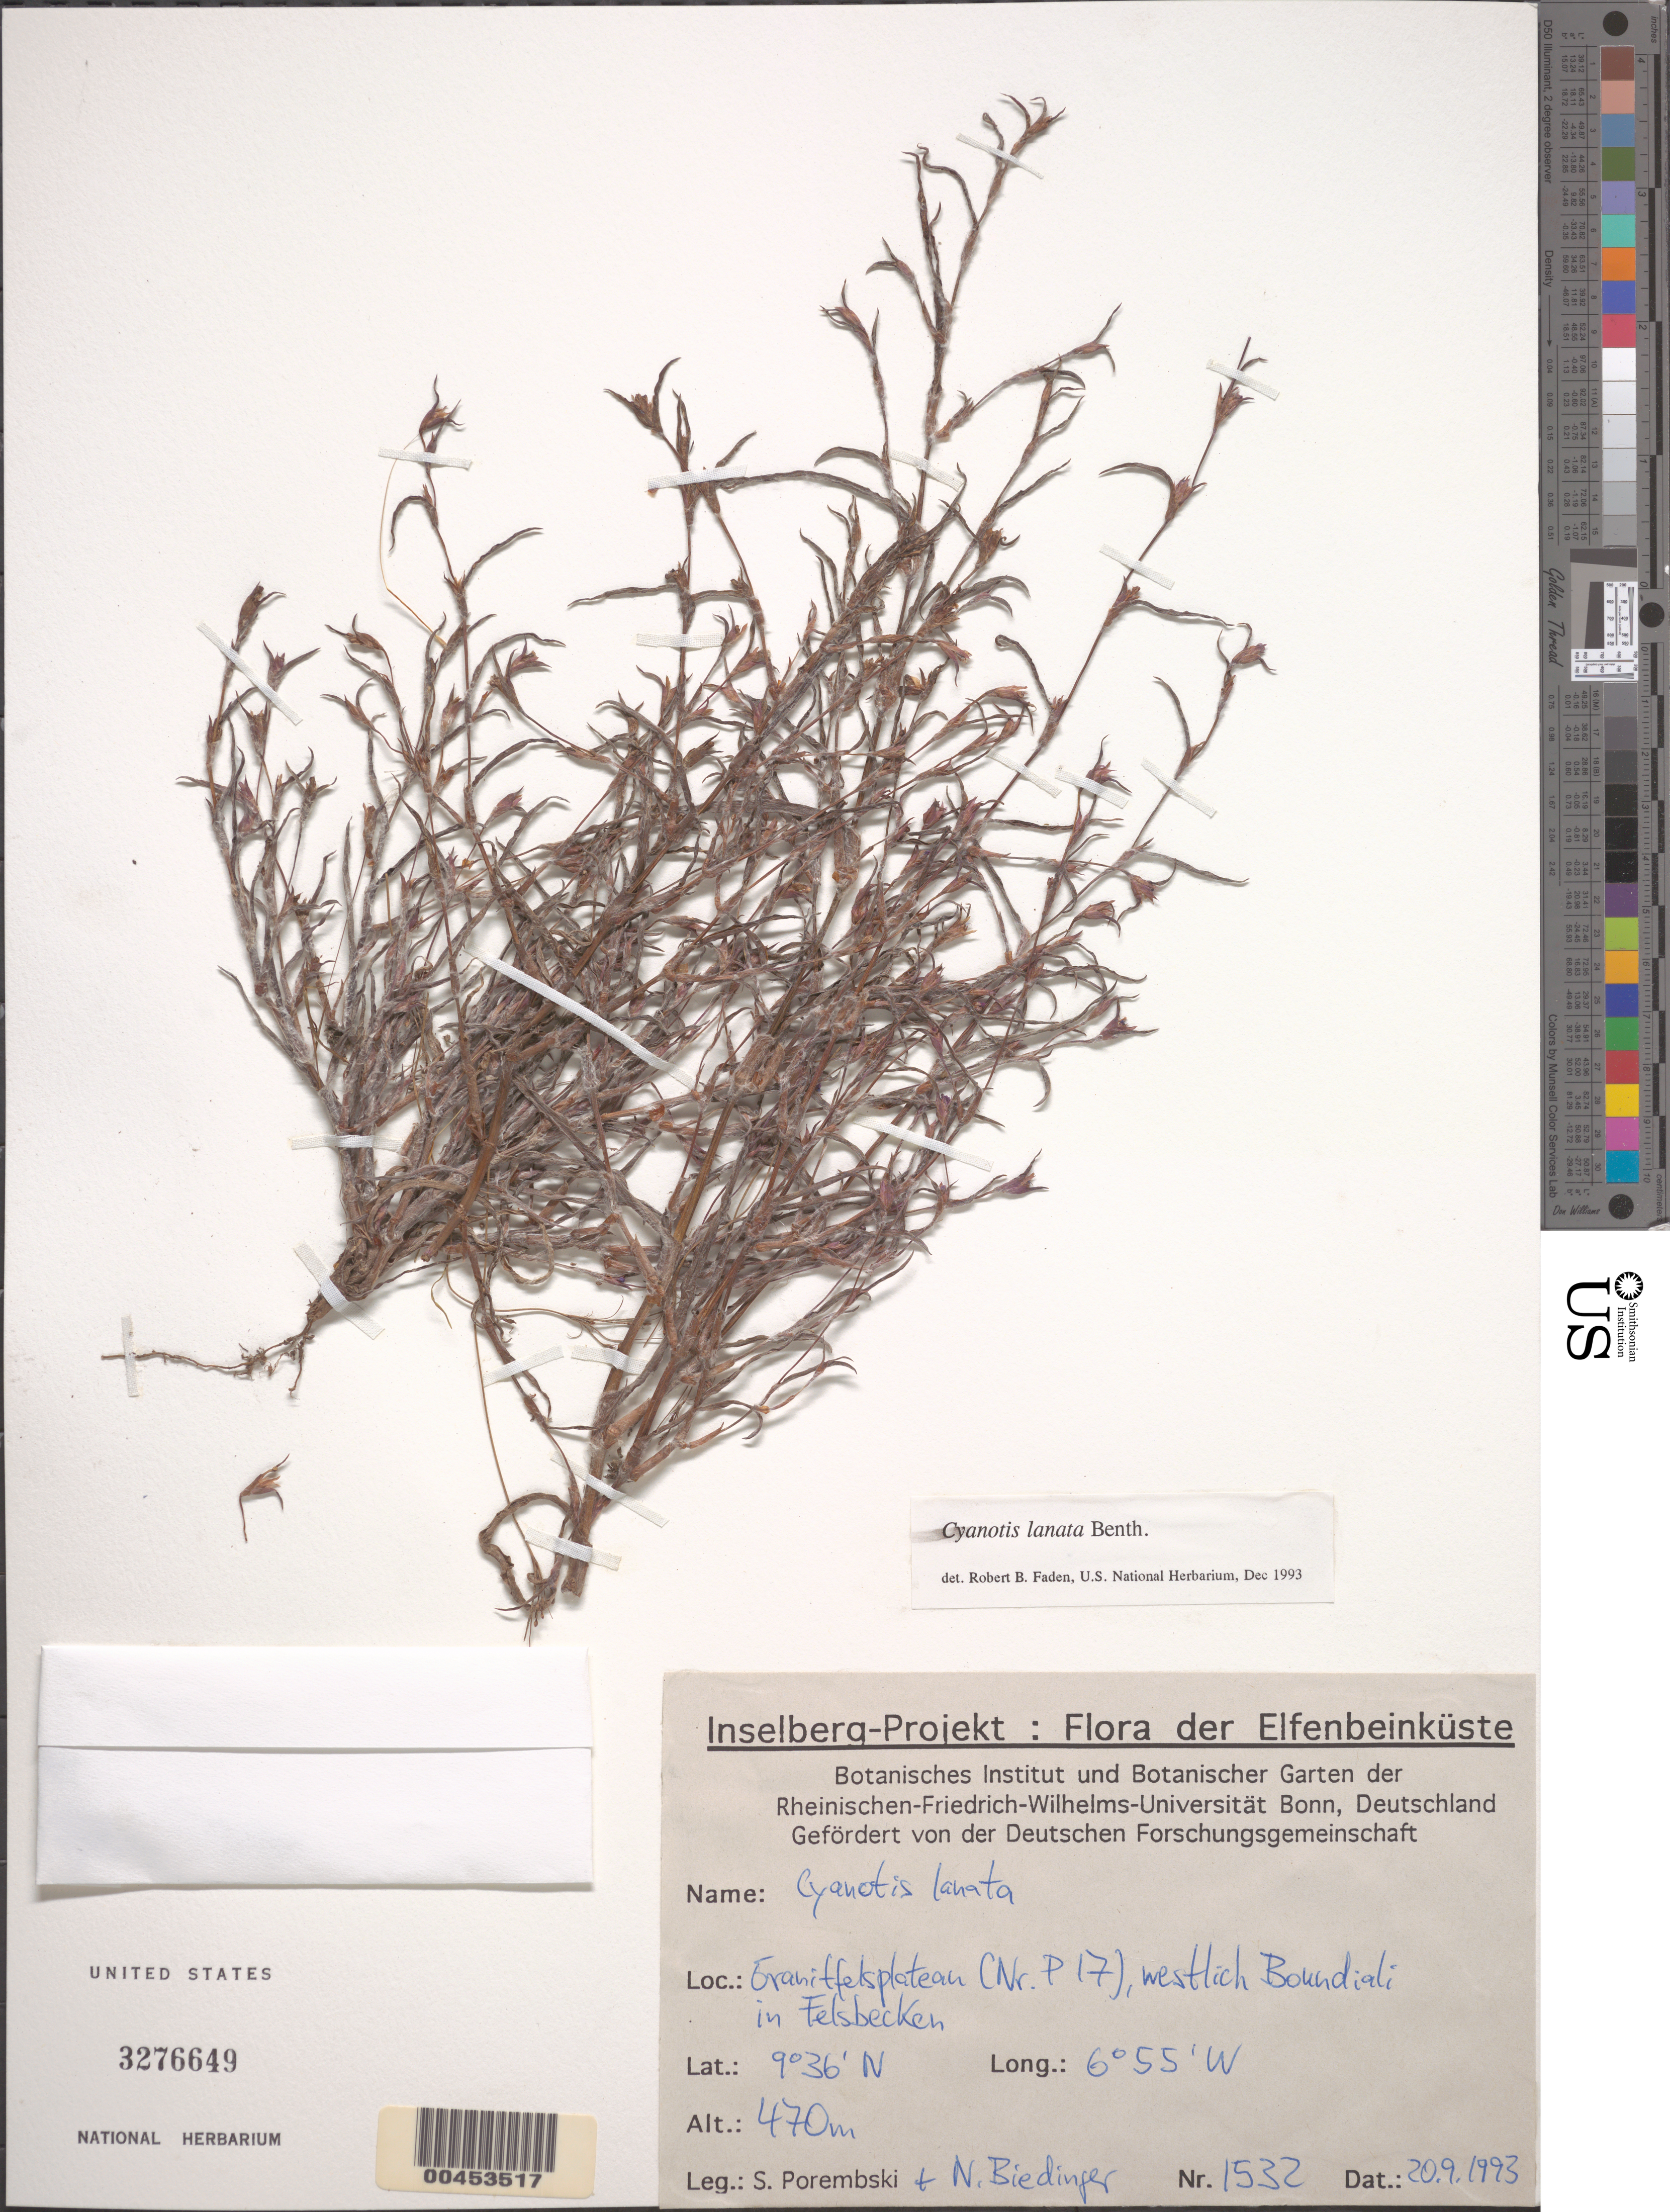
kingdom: Plantae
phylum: Tracheophyta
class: Liliopsida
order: Commelinales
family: Commelinaceae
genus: Cyanotis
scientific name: Cyanotis lanata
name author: Benth.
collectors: S. Porembski & N. Biedinger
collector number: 1532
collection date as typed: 20 Sep 1993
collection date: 1993-09-20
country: Ivory Coast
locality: (nr.p17), W of Boundiali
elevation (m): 470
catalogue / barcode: US 3276649